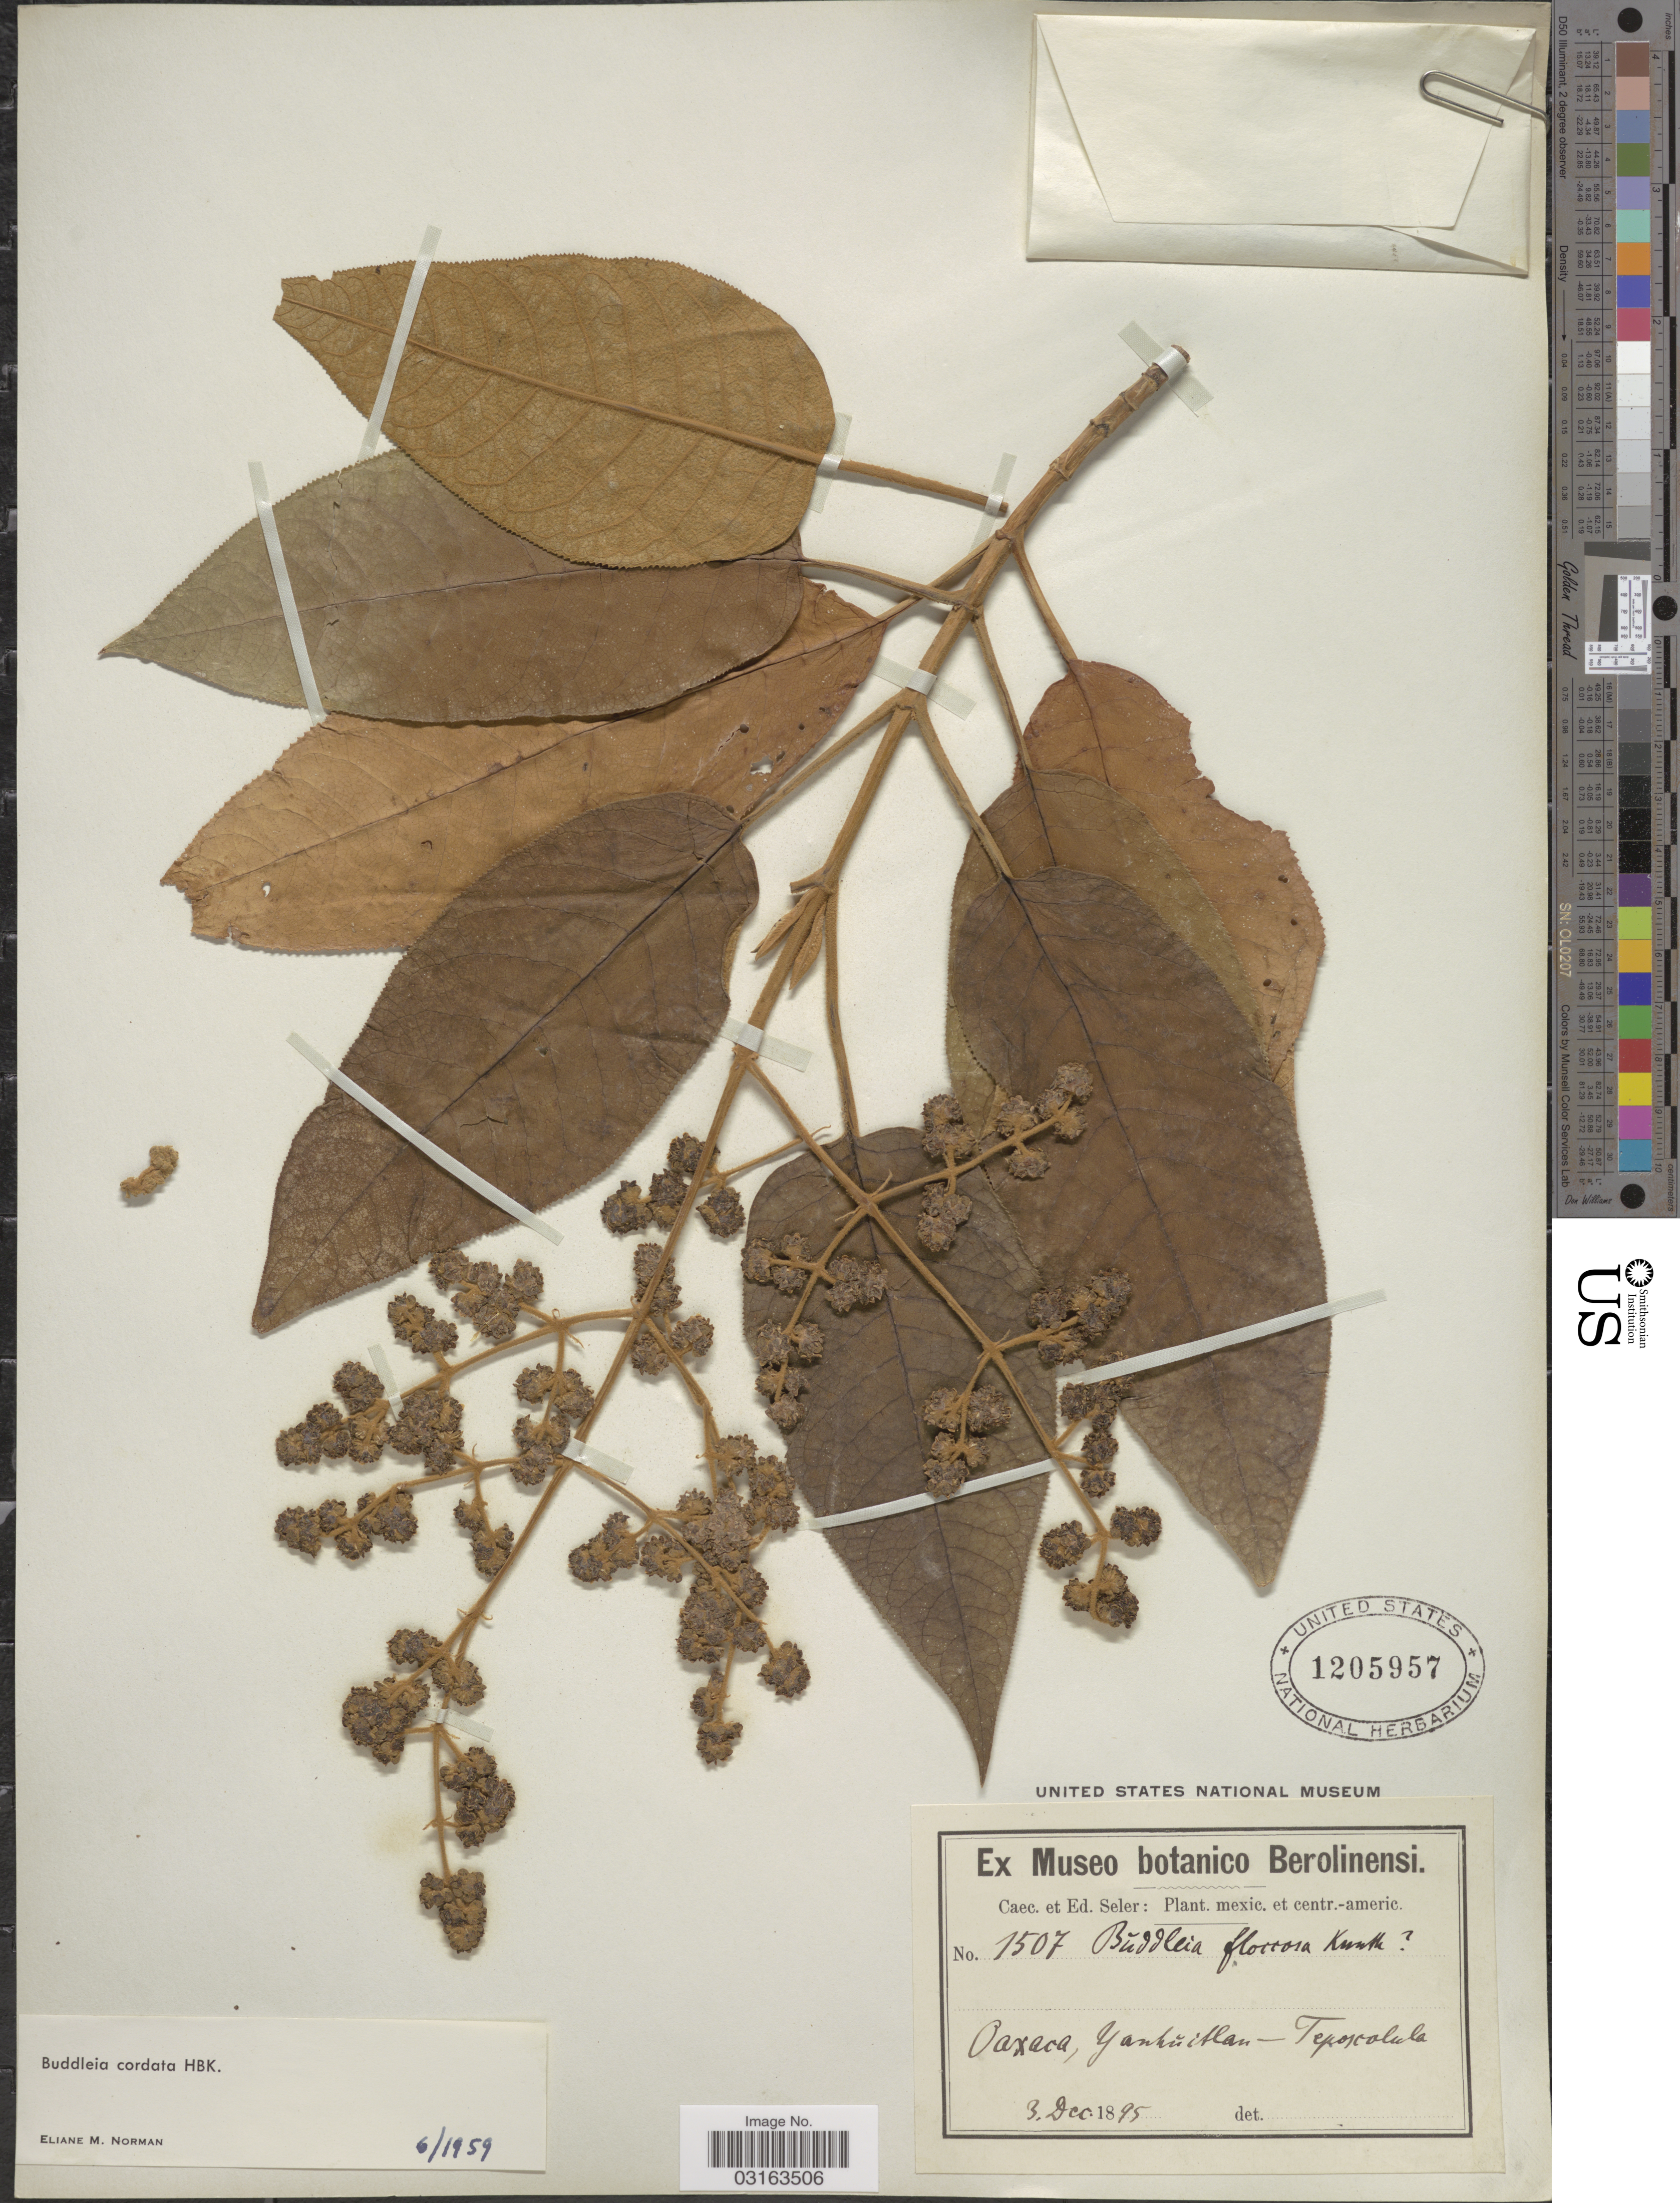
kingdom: Plantae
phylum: Tracheophyta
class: Magnoliopsida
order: Lamiales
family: Scrophulariaceae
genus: Buddleja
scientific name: Buddleja cordata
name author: Kunth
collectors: ex Caec. et Ed Seler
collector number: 1507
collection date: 1895-12-03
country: Mexico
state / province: Oaxaca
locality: Yanhuitlan - Tepoxolula.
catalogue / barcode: US 1205957